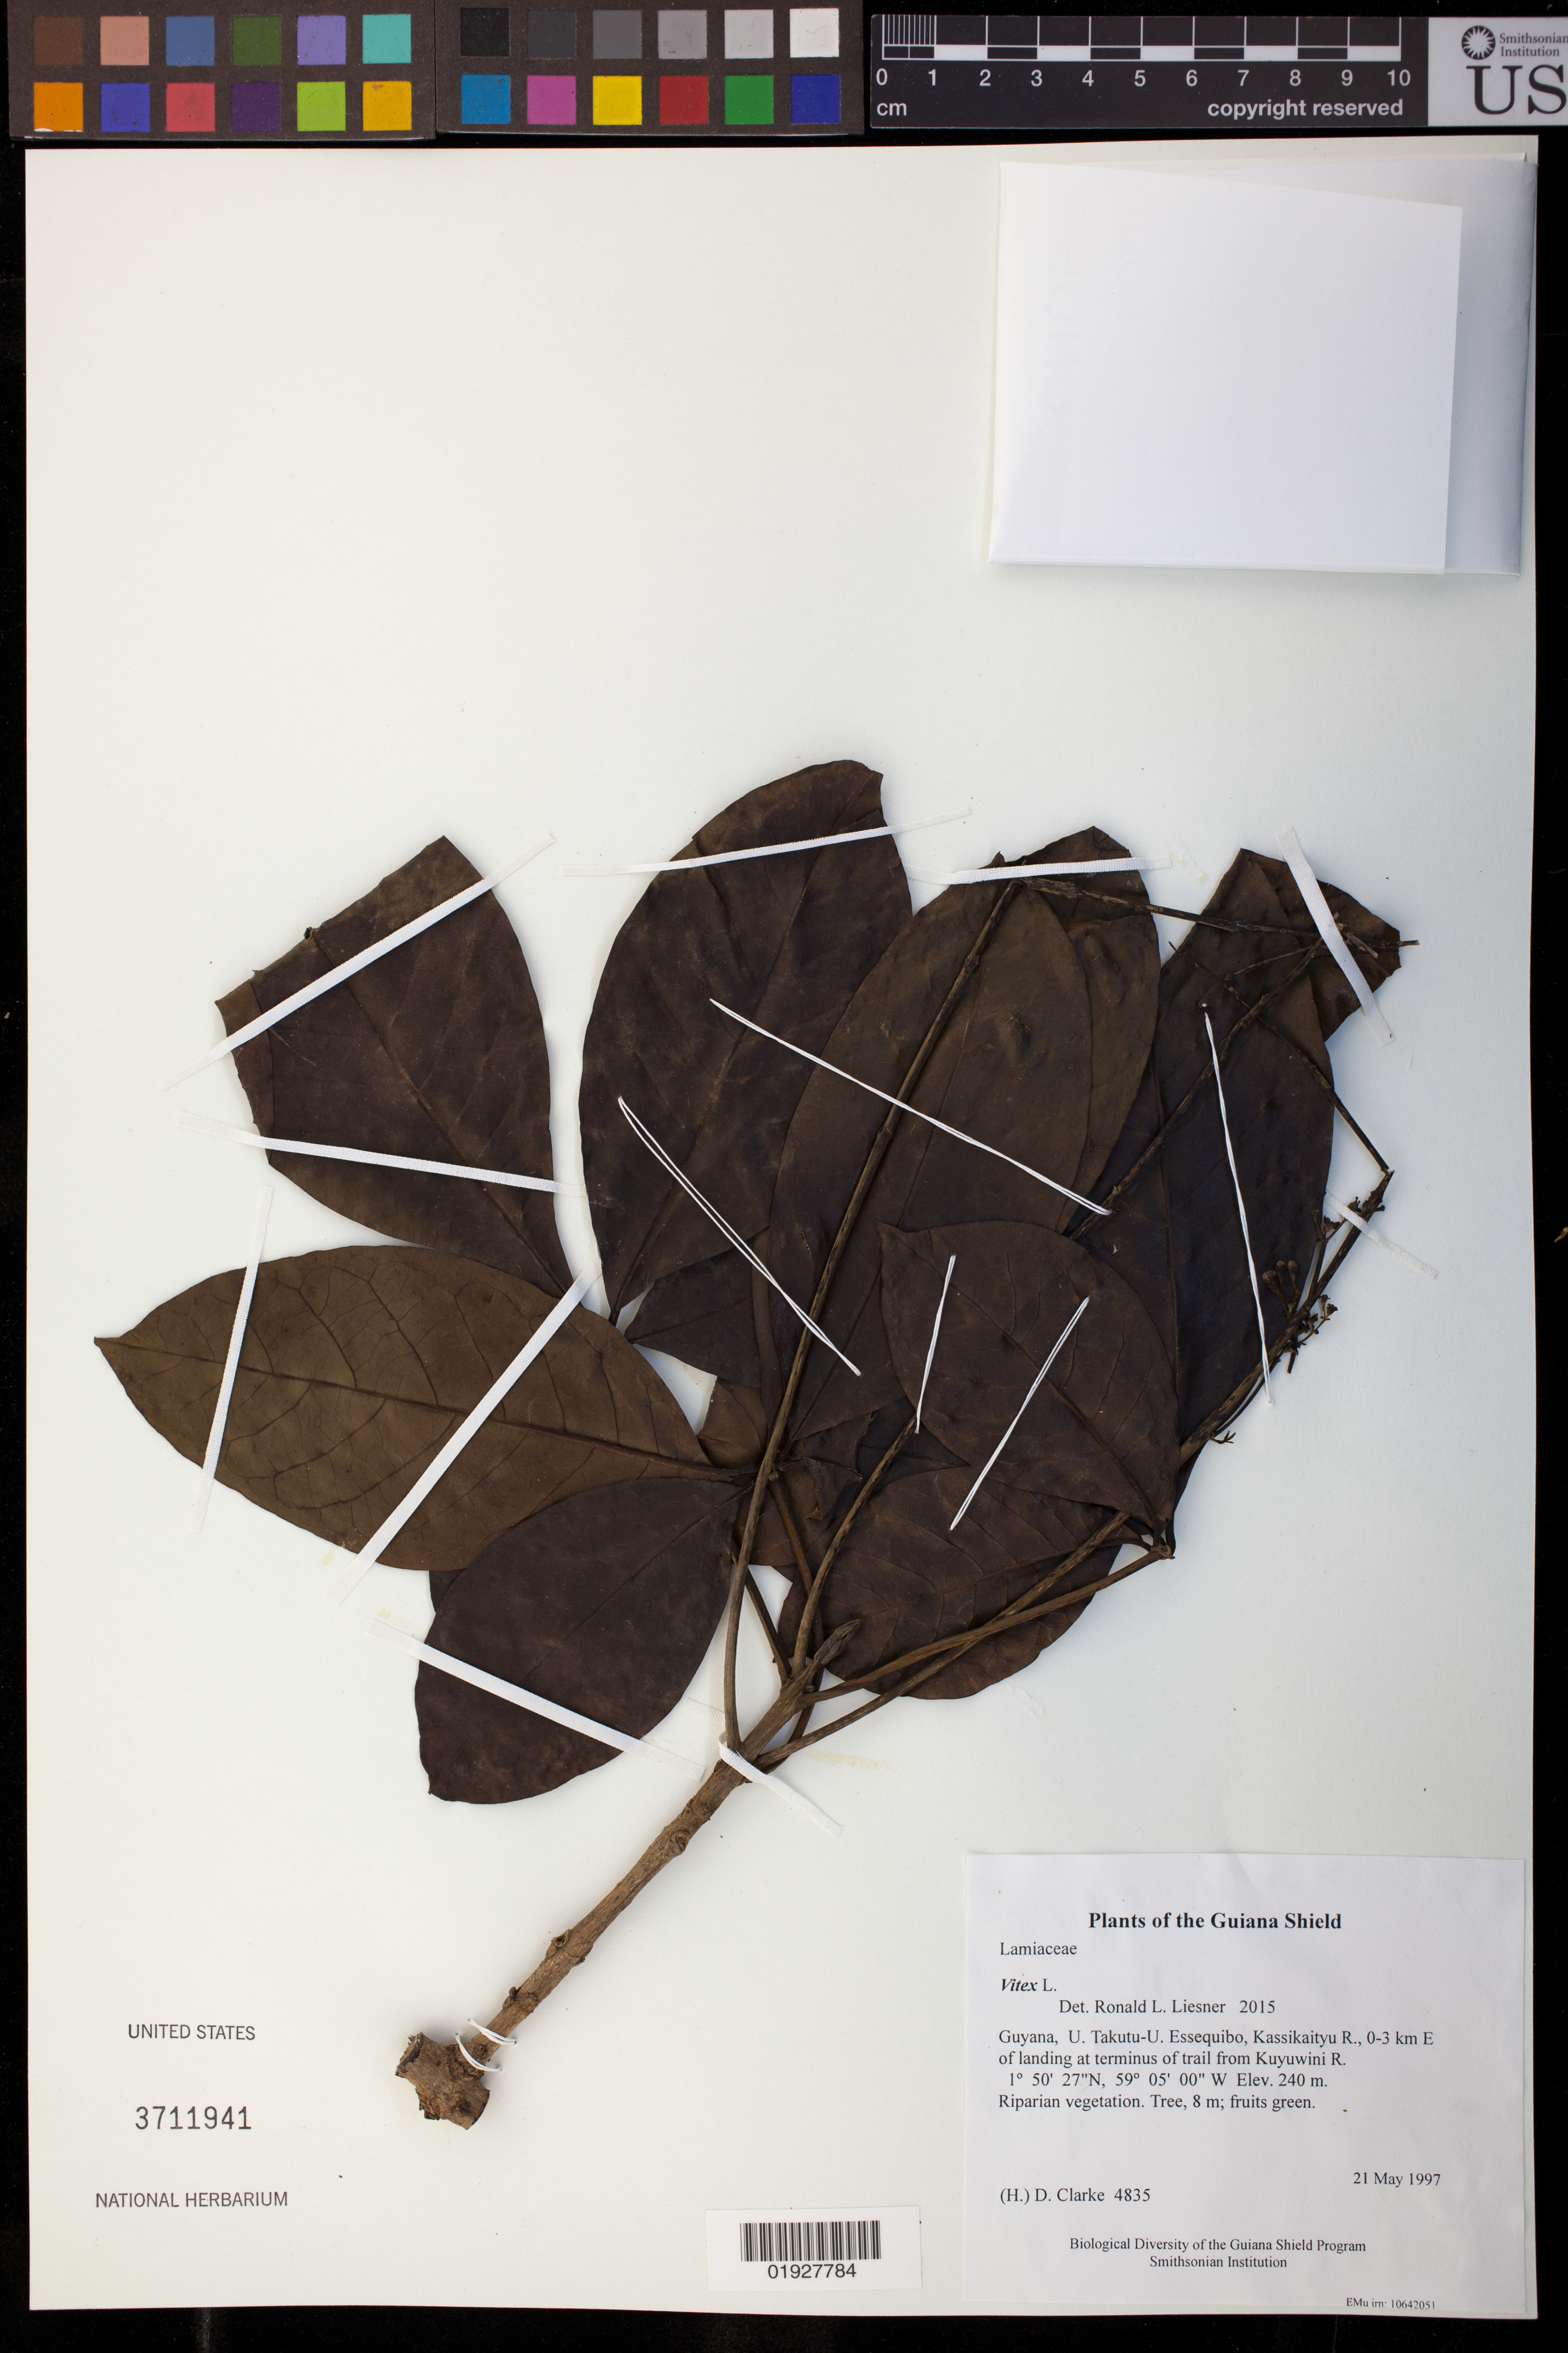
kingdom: Plantae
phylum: Tracheophyta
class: Magnoliopsida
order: Lamiales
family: Lamiaceae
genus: Vitex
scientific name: Vitex sp.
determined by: Liesner, R. L.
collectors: H. D. Clarke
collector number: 4835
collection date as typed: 21 May 1997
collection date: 1997-05-21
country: Guyana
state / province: U. Takutu-U. Essequibo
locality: Kassikaityu R., 0-3 km E of landing at terminus of trail from Kuyuwini R.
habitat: Riparian vegetation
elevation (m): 240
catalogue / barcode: US 3711941